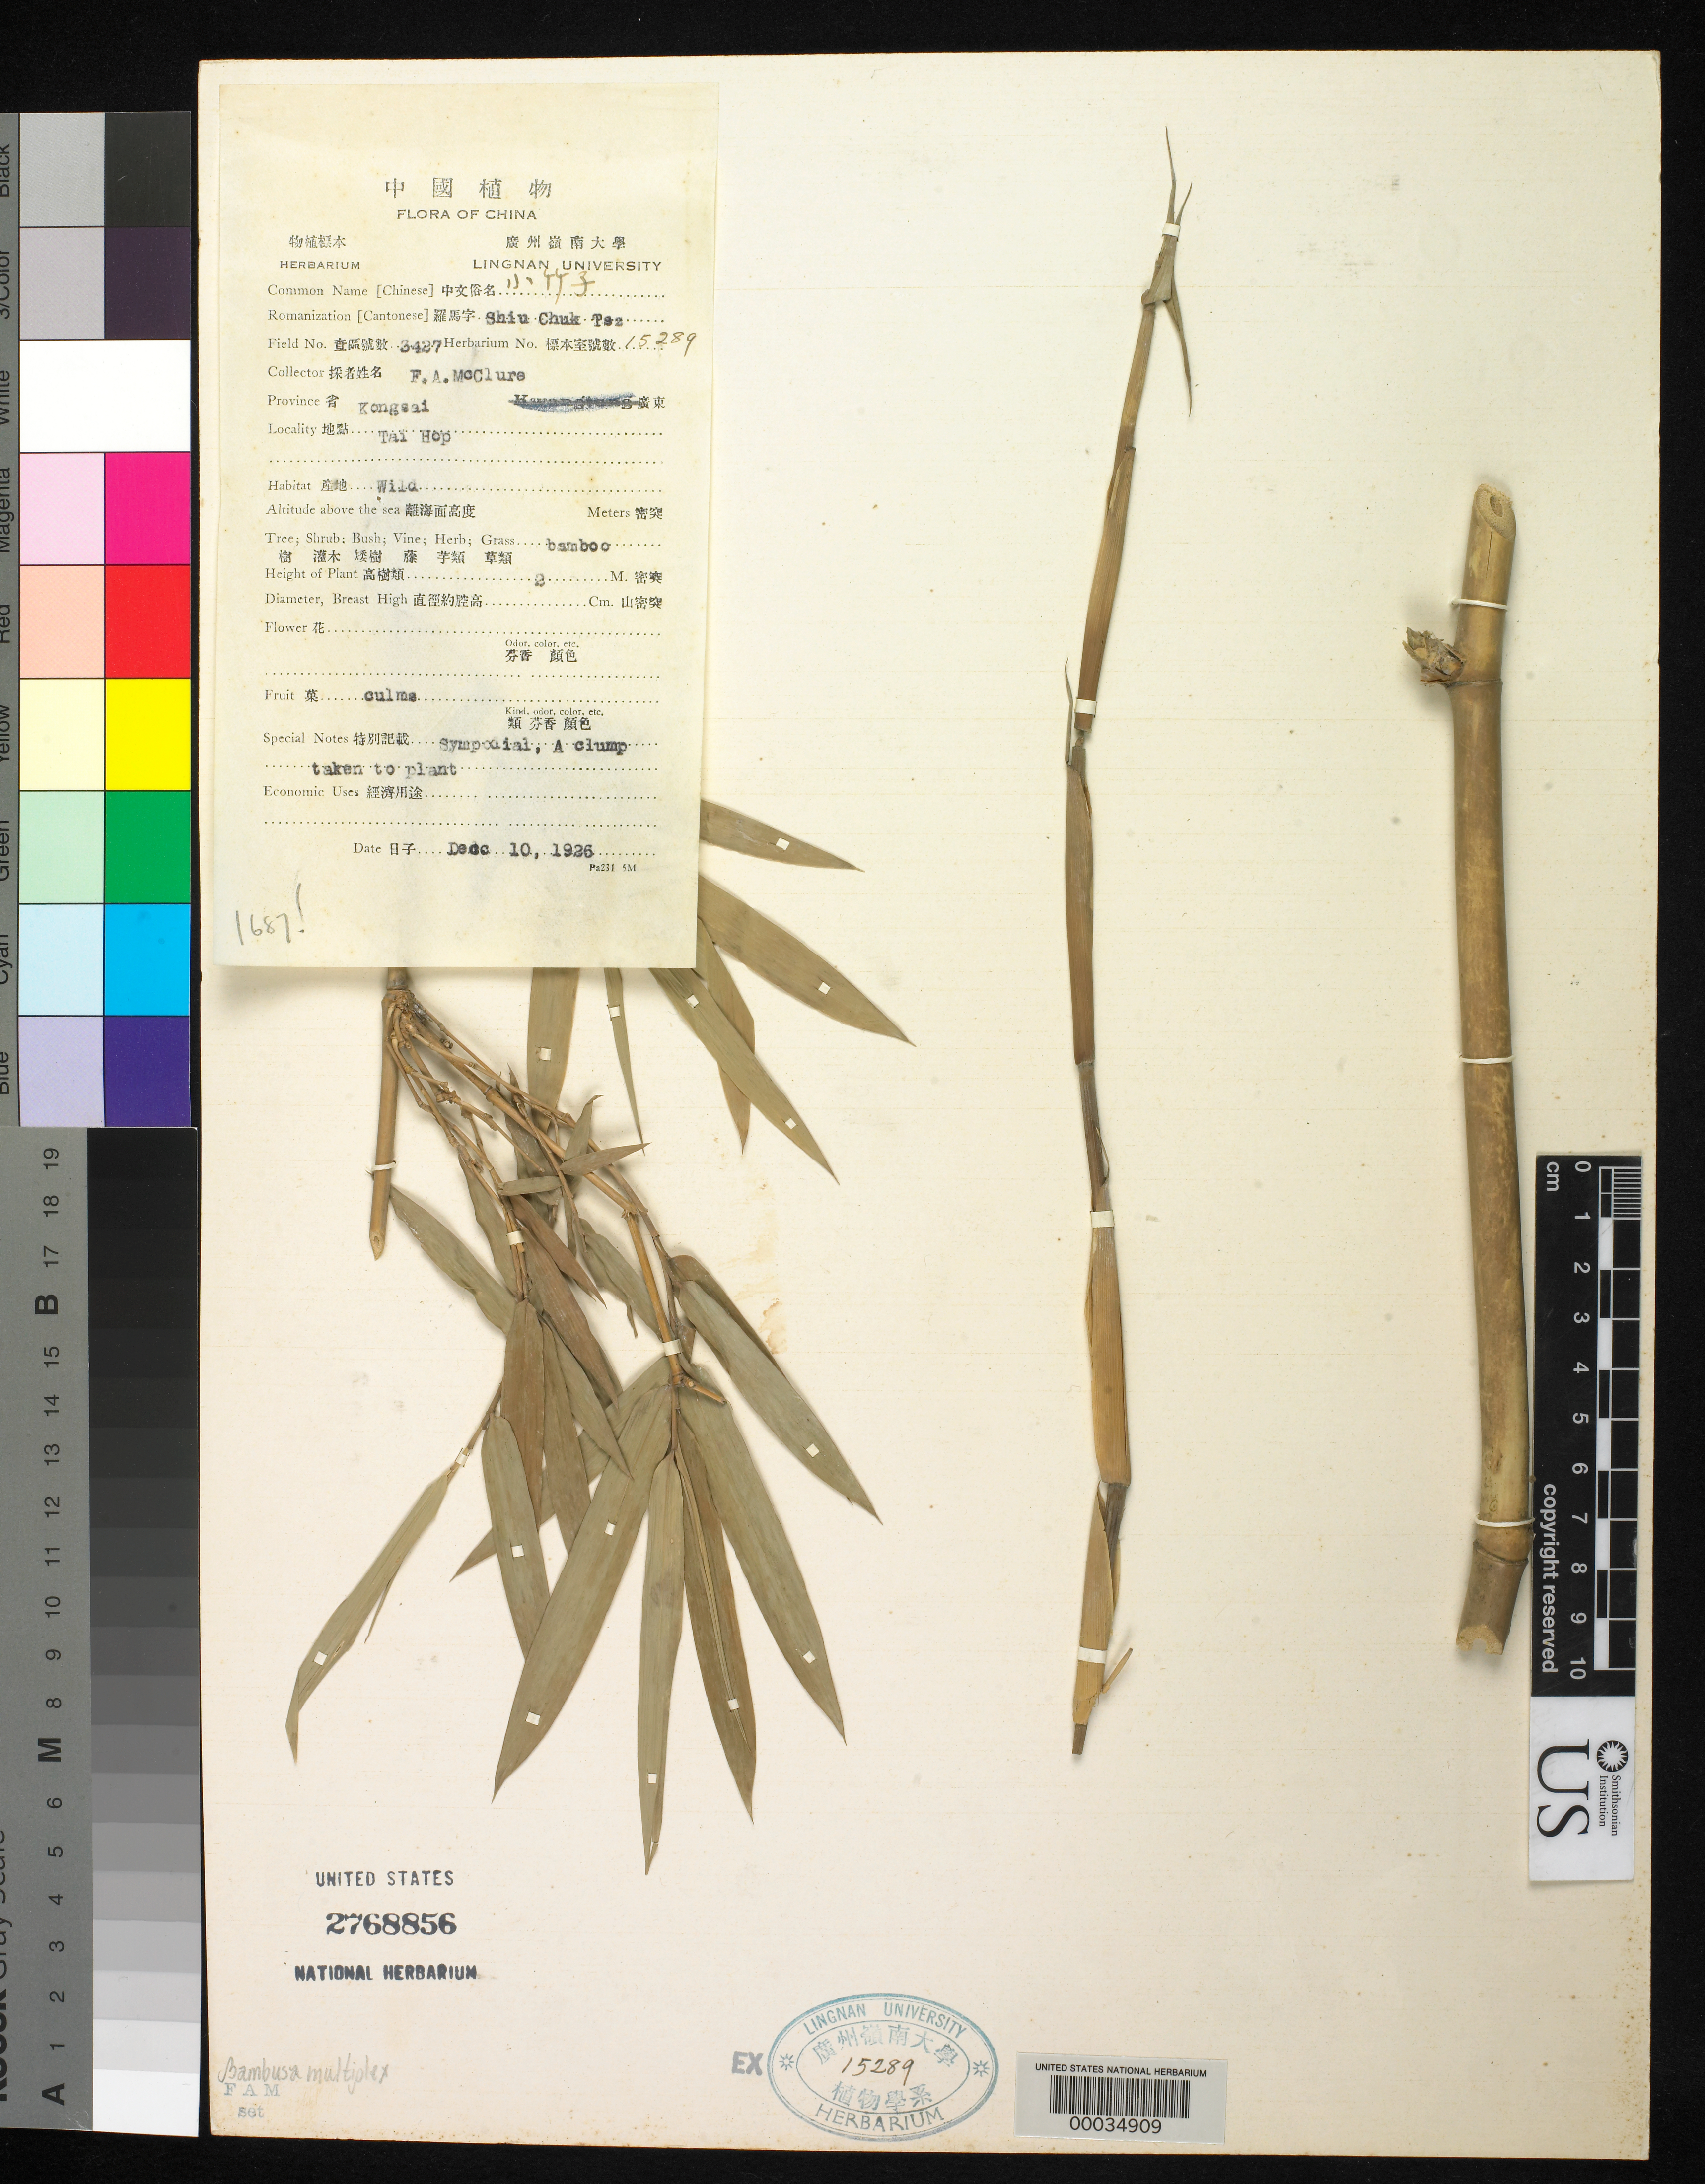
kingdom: Plantae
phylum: Tracheophyta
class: Liliopsida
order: Poales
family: Poaceae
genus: Bambusa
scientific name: Bambusa multiplex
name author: (Lour.) Raeusch. ex Schult. & Schult. f.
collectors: F. A. McClure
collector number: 3427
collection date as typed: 10 Dec 1926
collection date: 1926-12-10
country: China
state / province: Jiangxi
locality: Tai hop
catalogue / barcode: US 2768856